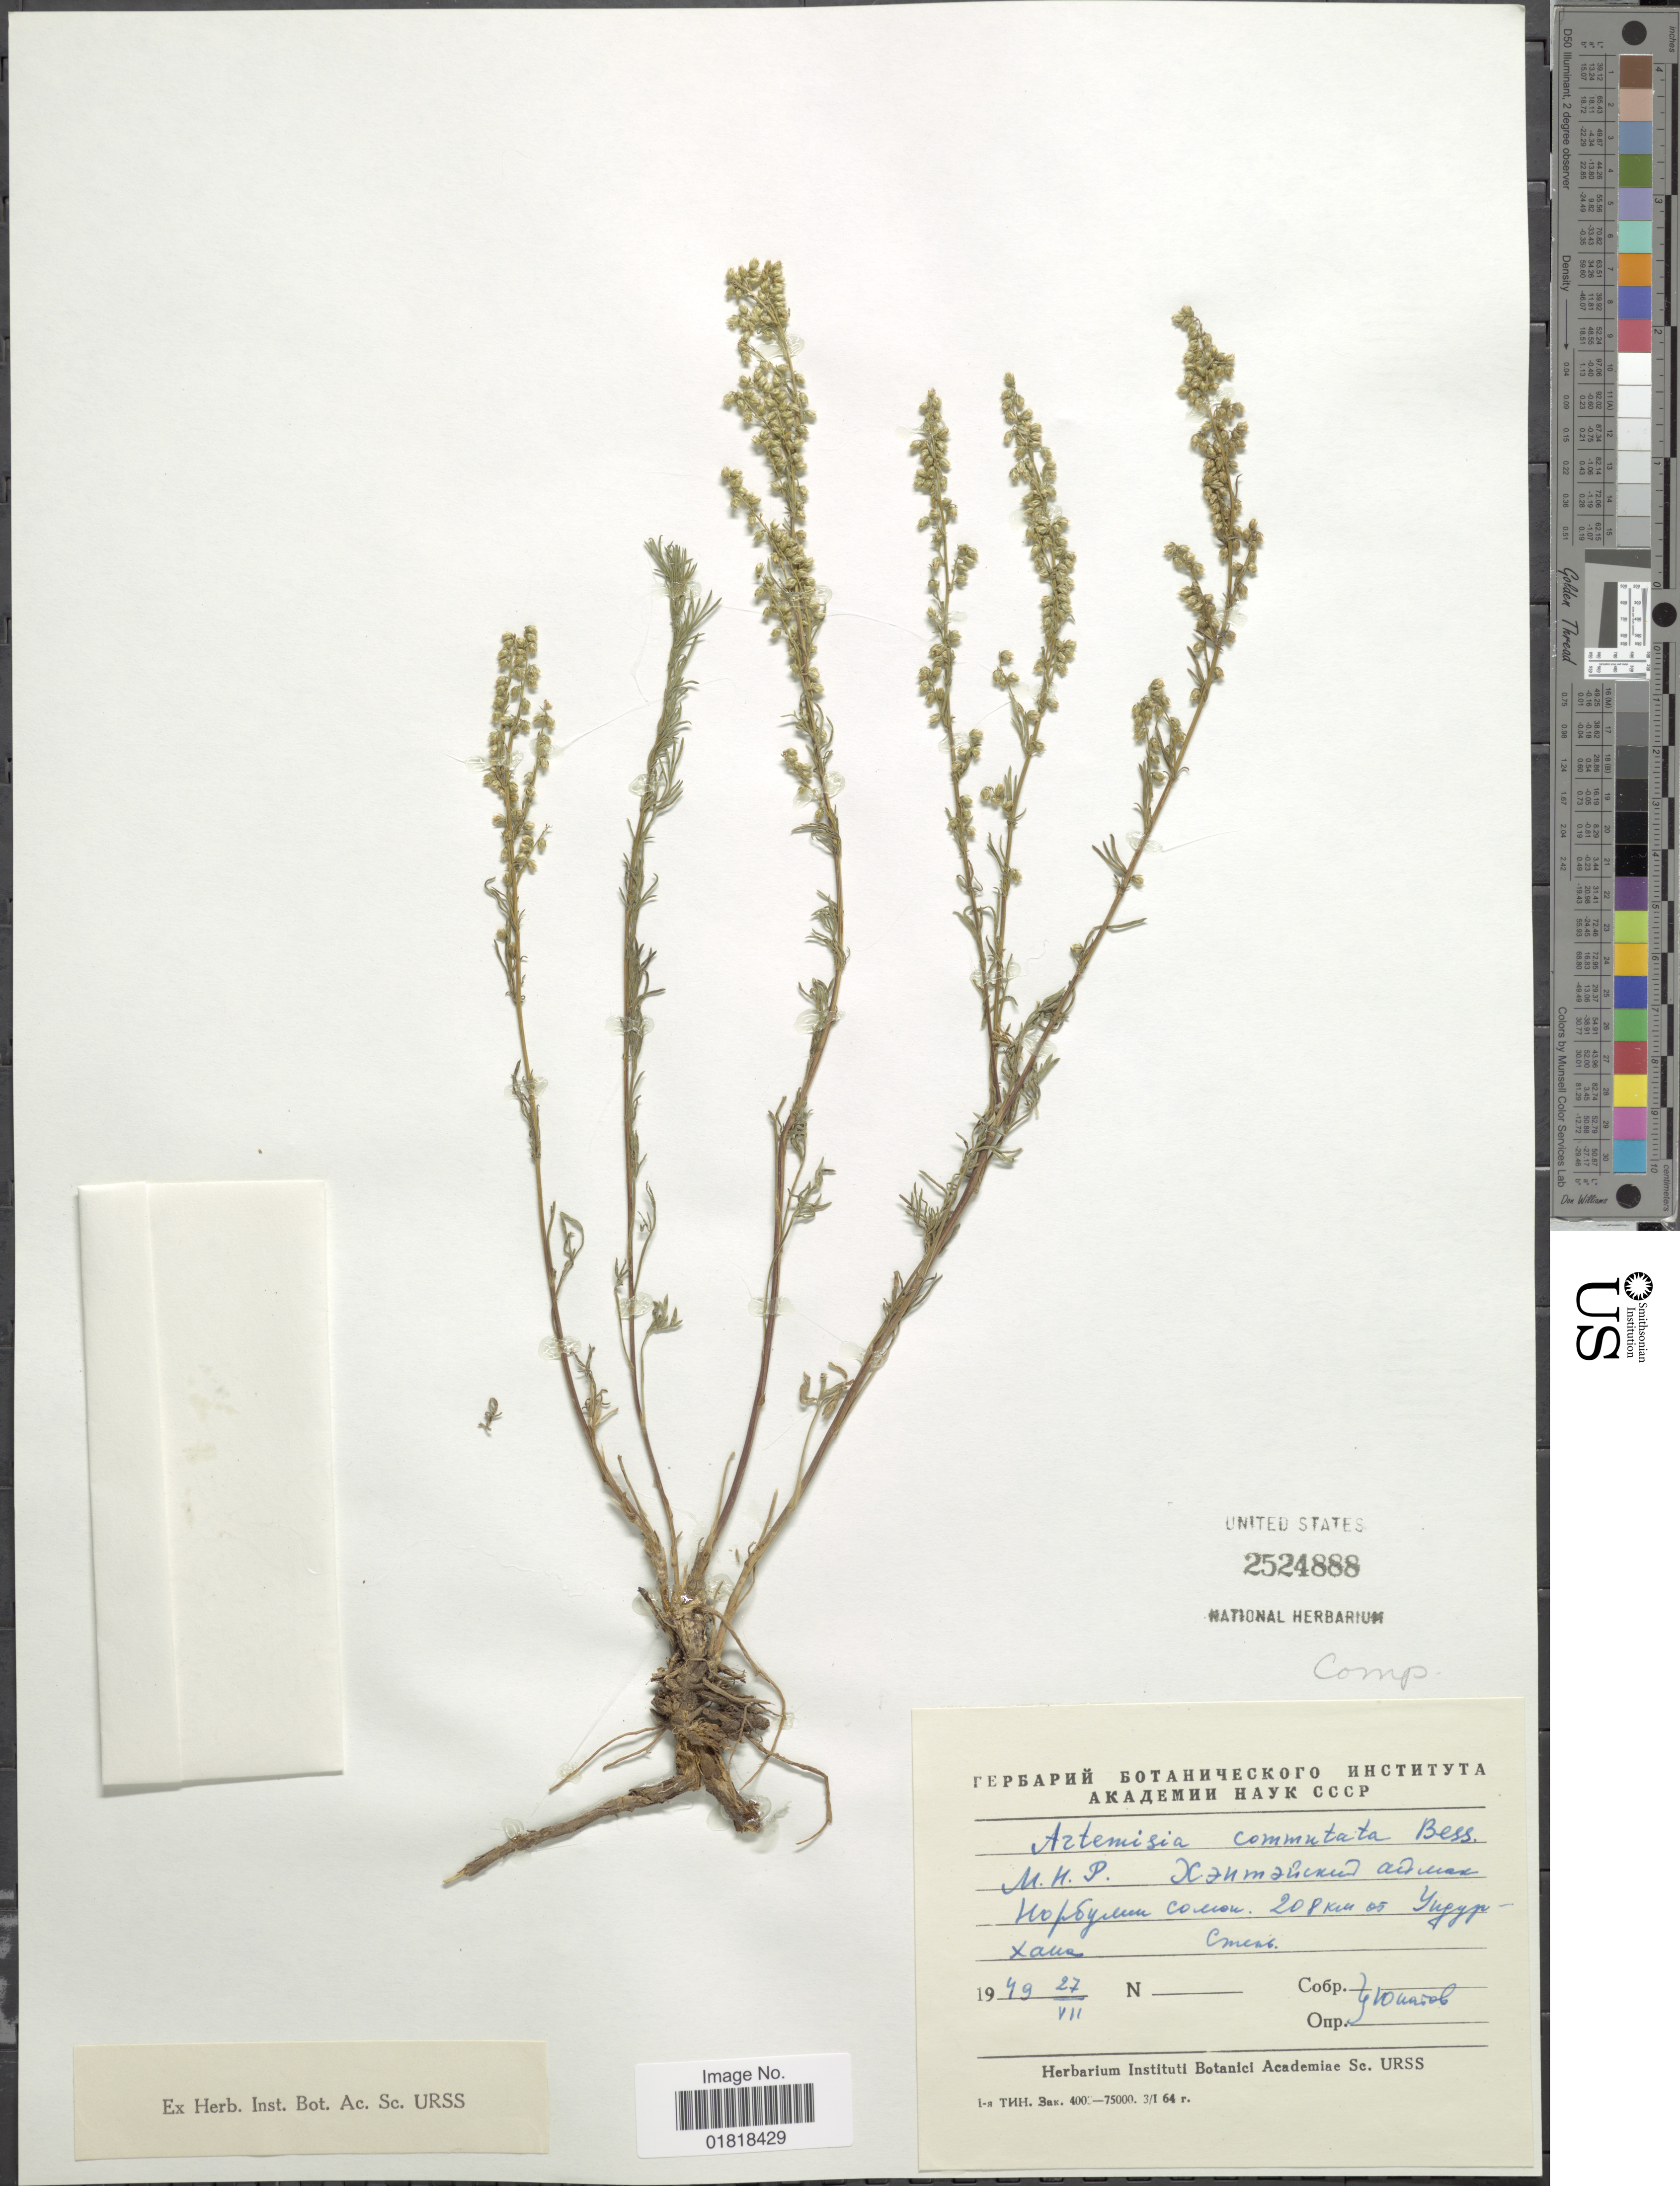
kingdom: Plantae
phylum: Tracheophyta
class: Magnoliopsida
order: Asterales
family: Asteraceae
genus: Artemisia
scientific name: Artemisia commutata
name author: Besser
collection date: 1949-07-27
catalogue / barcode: US 2524888